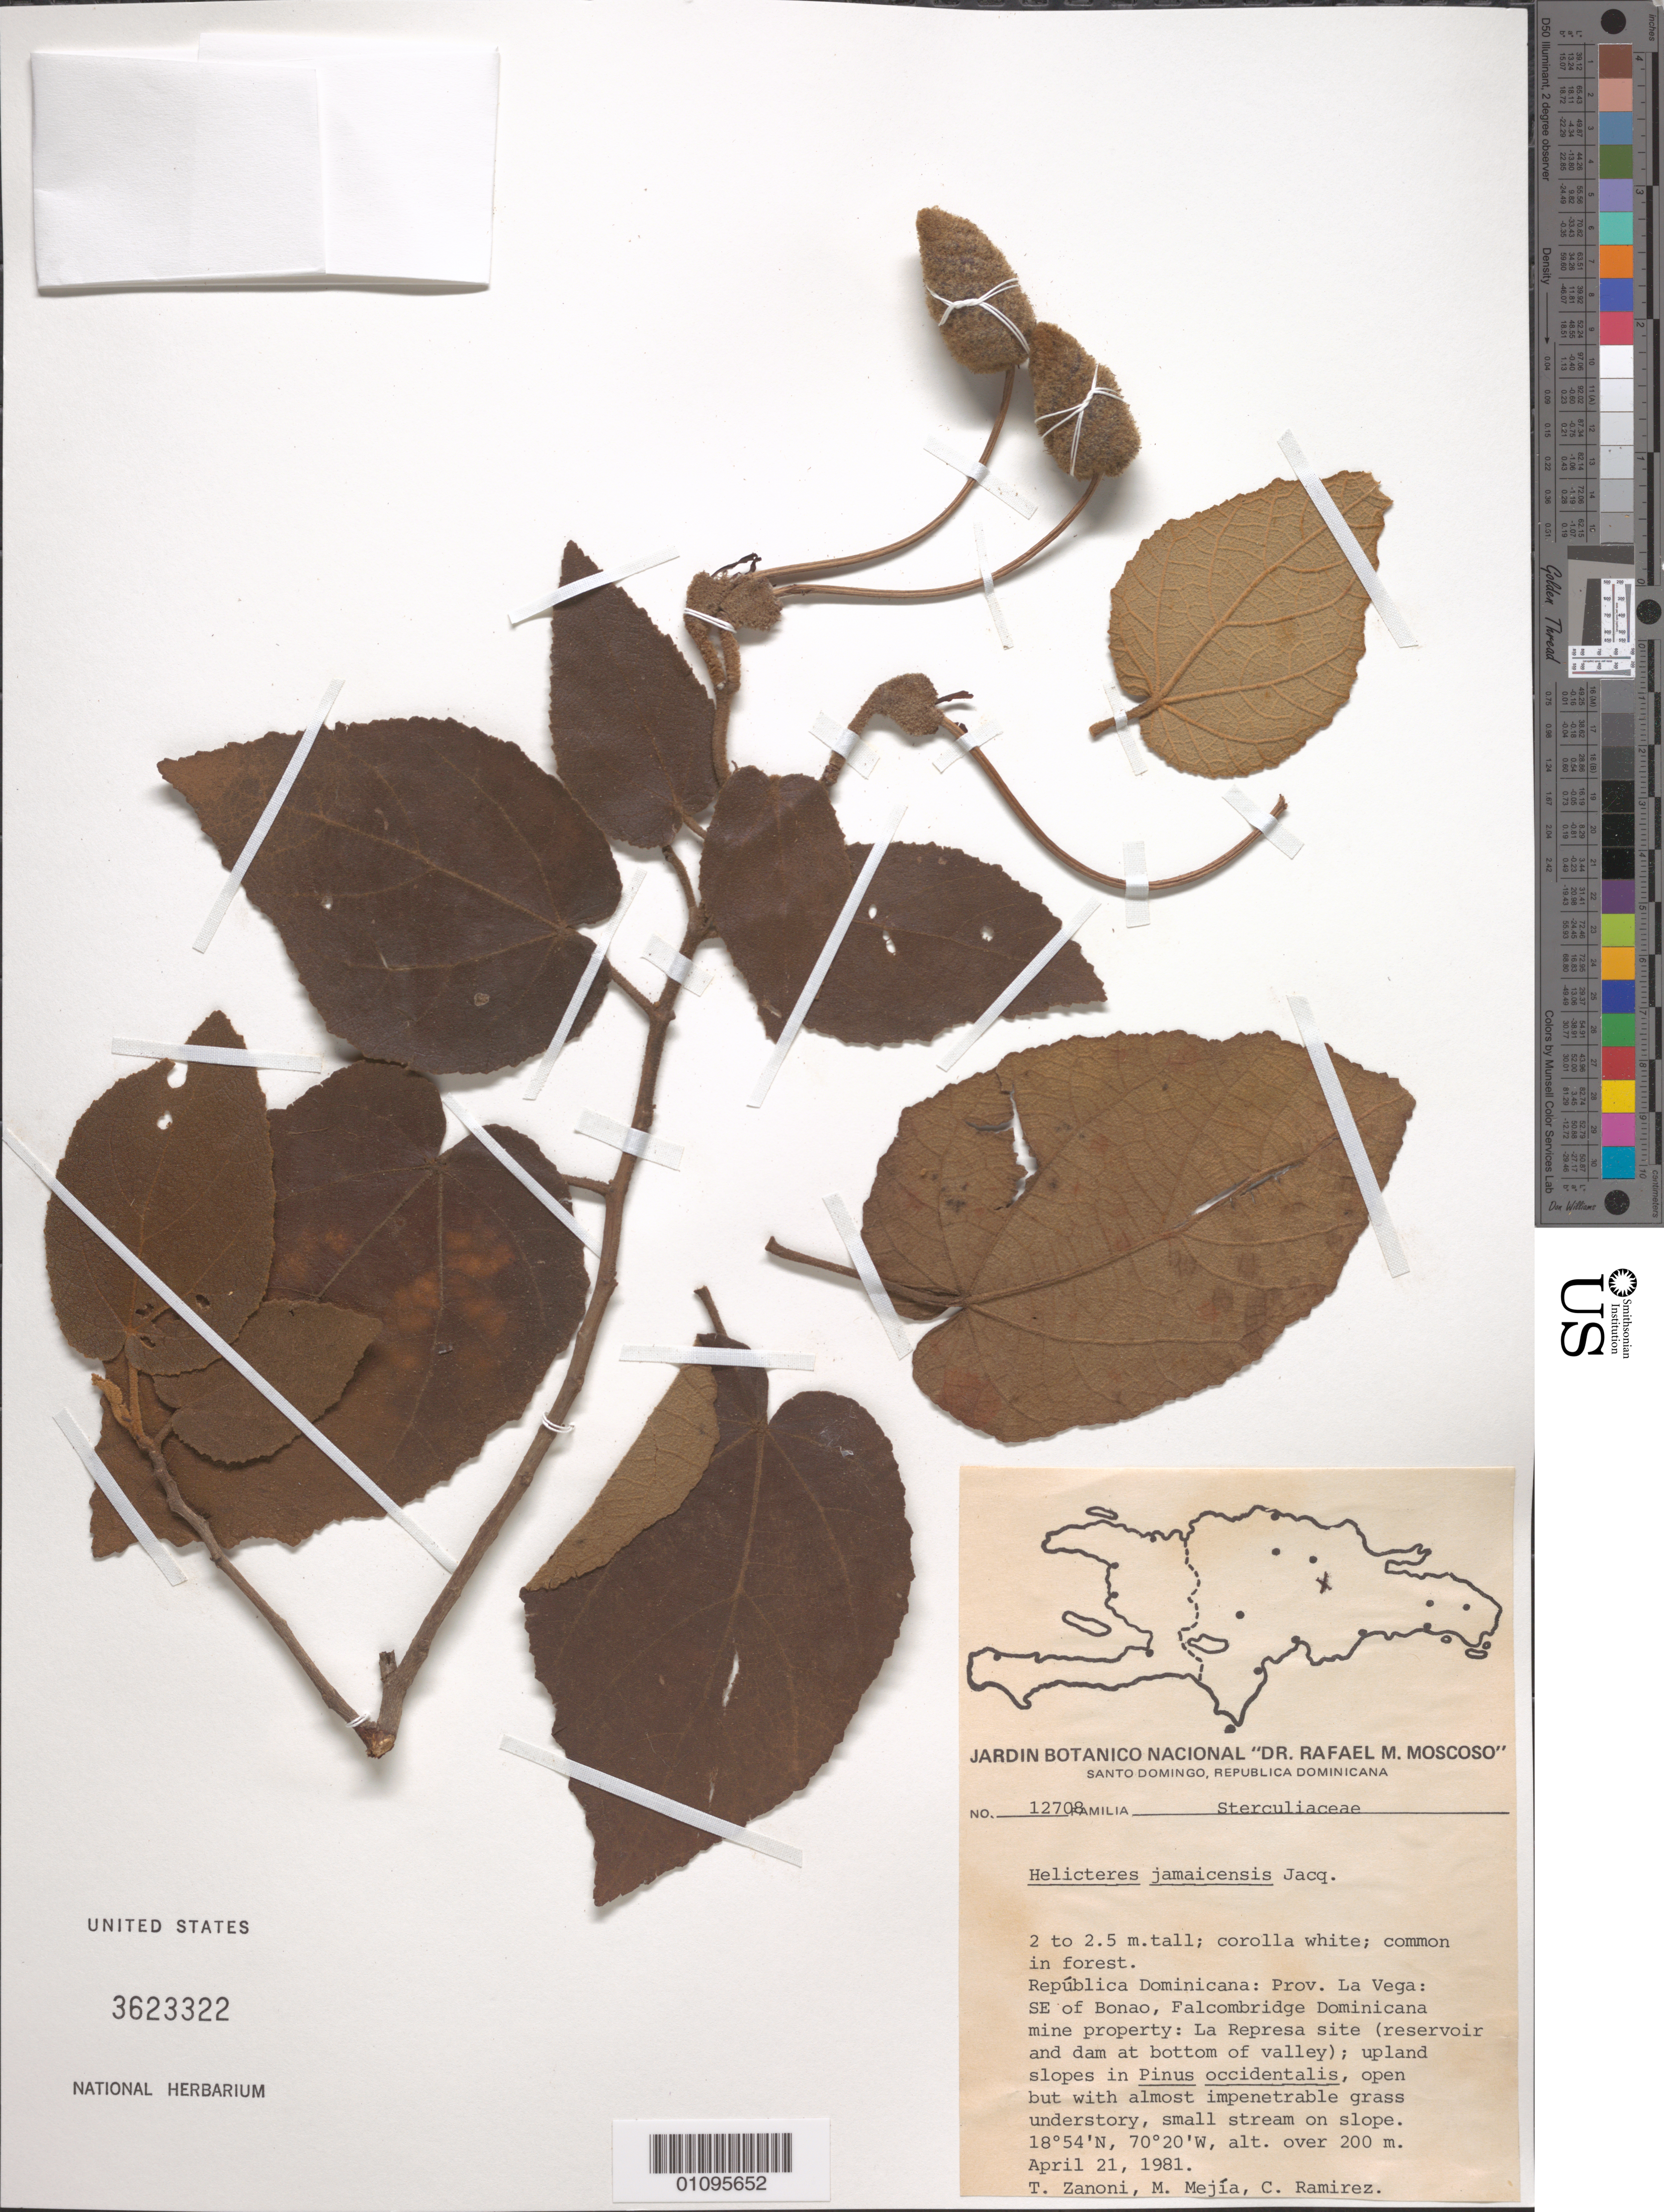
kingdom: Plantae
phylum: Tracheophyta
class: Magnoliopsida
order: Malvales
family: Malvaceae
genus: Helicteres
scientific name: Helicteres jamaicensis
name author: Jacq.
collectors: T. A. Zanoni, M. Mejia & C. Ramirez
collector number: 12708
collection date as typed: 21 Apr 1981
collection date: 1981-04-21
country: Dominican Republic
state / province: La Vega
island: Hispaniola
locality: Bonao, SE of; Falcombridge Dominicana mine property; La Repressa site (reservoir and dam at bottom of valley)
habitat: Upland slopes in Pinus occidentalis, open but with almost impenetrable grass understory, small stream on slope. Common in forest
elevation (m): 200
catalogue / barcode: US 3623322